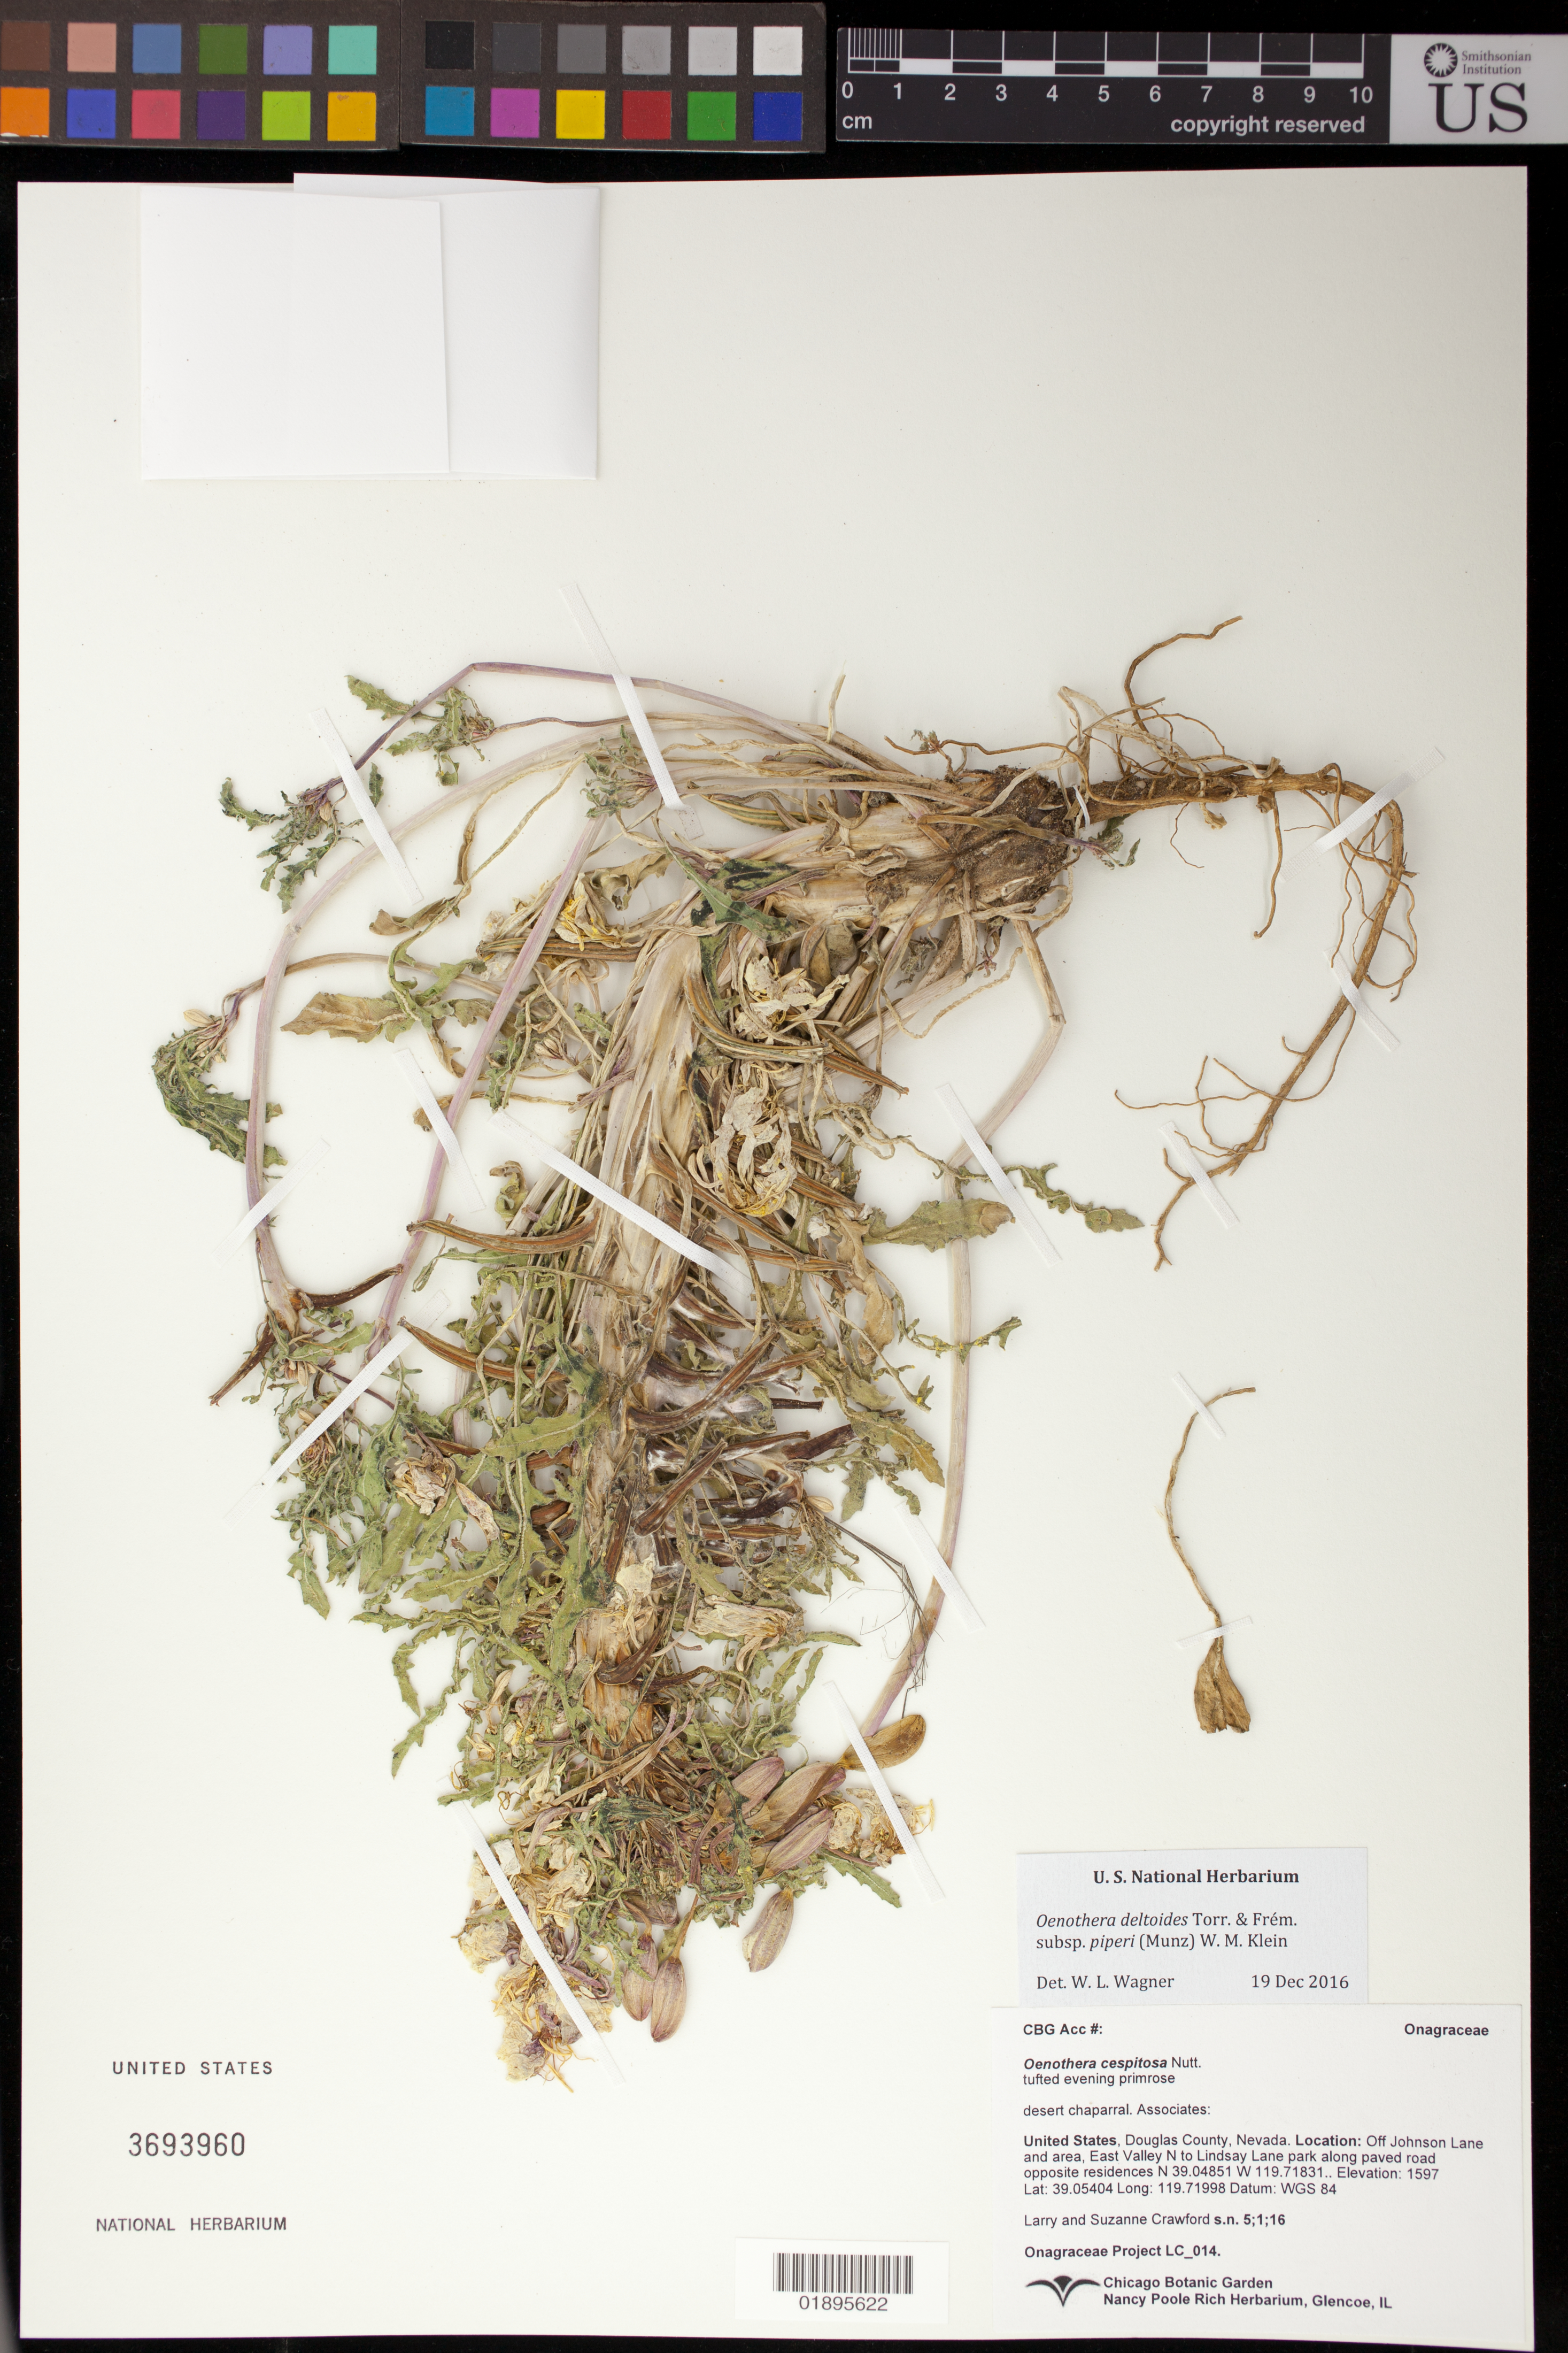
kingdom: Plantae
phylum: Tracheophyta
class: Magnoliopsida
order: Myrtales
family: Onagraceae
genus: Oenothera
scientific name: Oenothera deltoides subsp. piperi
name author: (Munz) W.M. Klein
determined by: Wagner, W. L., (BOT), Smithsonian Institution - National Museum of Natural History (UNITED STATES)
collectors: L. Crawford & S. Crawford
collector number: LC 014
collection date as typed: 5/1/2016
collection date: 2016-05-01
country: United States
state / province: Nevada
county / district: Douglas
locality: Off Johnson Lane and area, East Valley N to Lindsay Lane, park along paved road opposite residences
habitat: Desert chapperal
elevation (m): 1597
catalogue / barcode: US 3693960